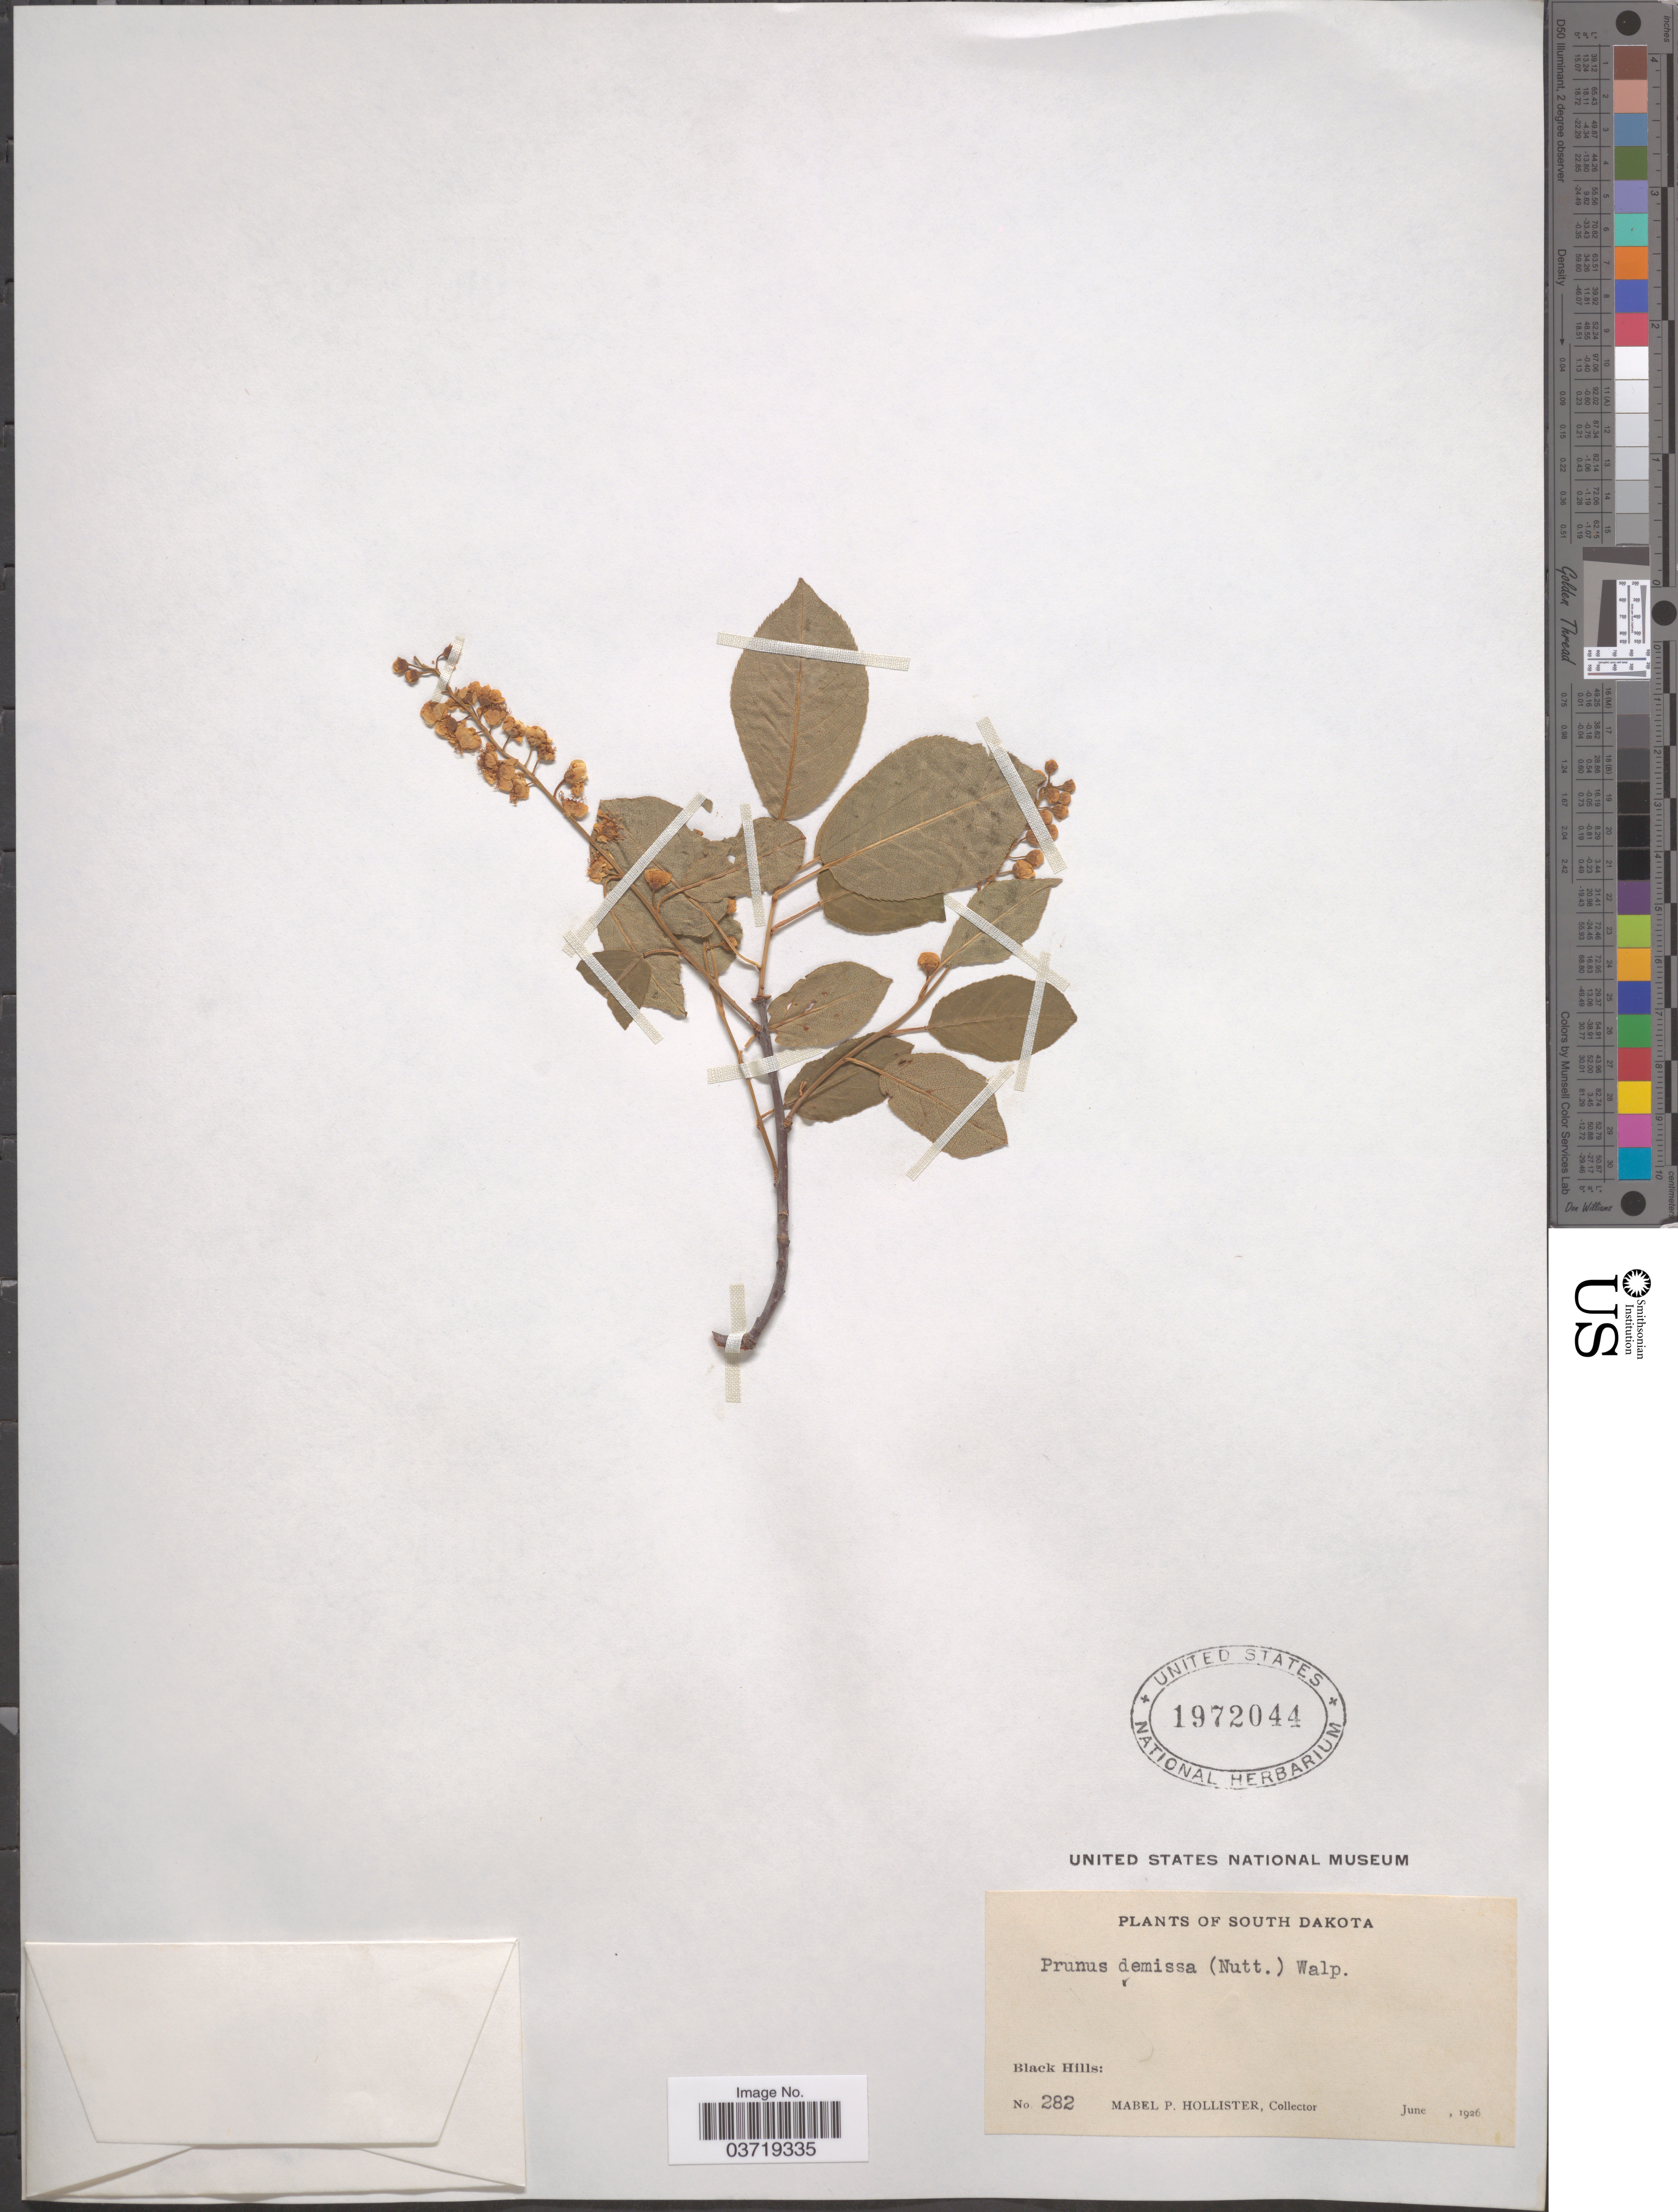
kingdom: Plantae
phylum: Tracheophyta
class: Magnoliopsida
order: Rosales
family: Rosaceae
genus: Prunus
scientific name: Prunus virginiana var. demissa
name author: (Nutt.) Torr.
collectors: M. Hollister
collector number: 282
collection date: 1926-06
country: United States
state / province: South Dakota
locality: Black Hills.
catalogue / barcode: US 1972044